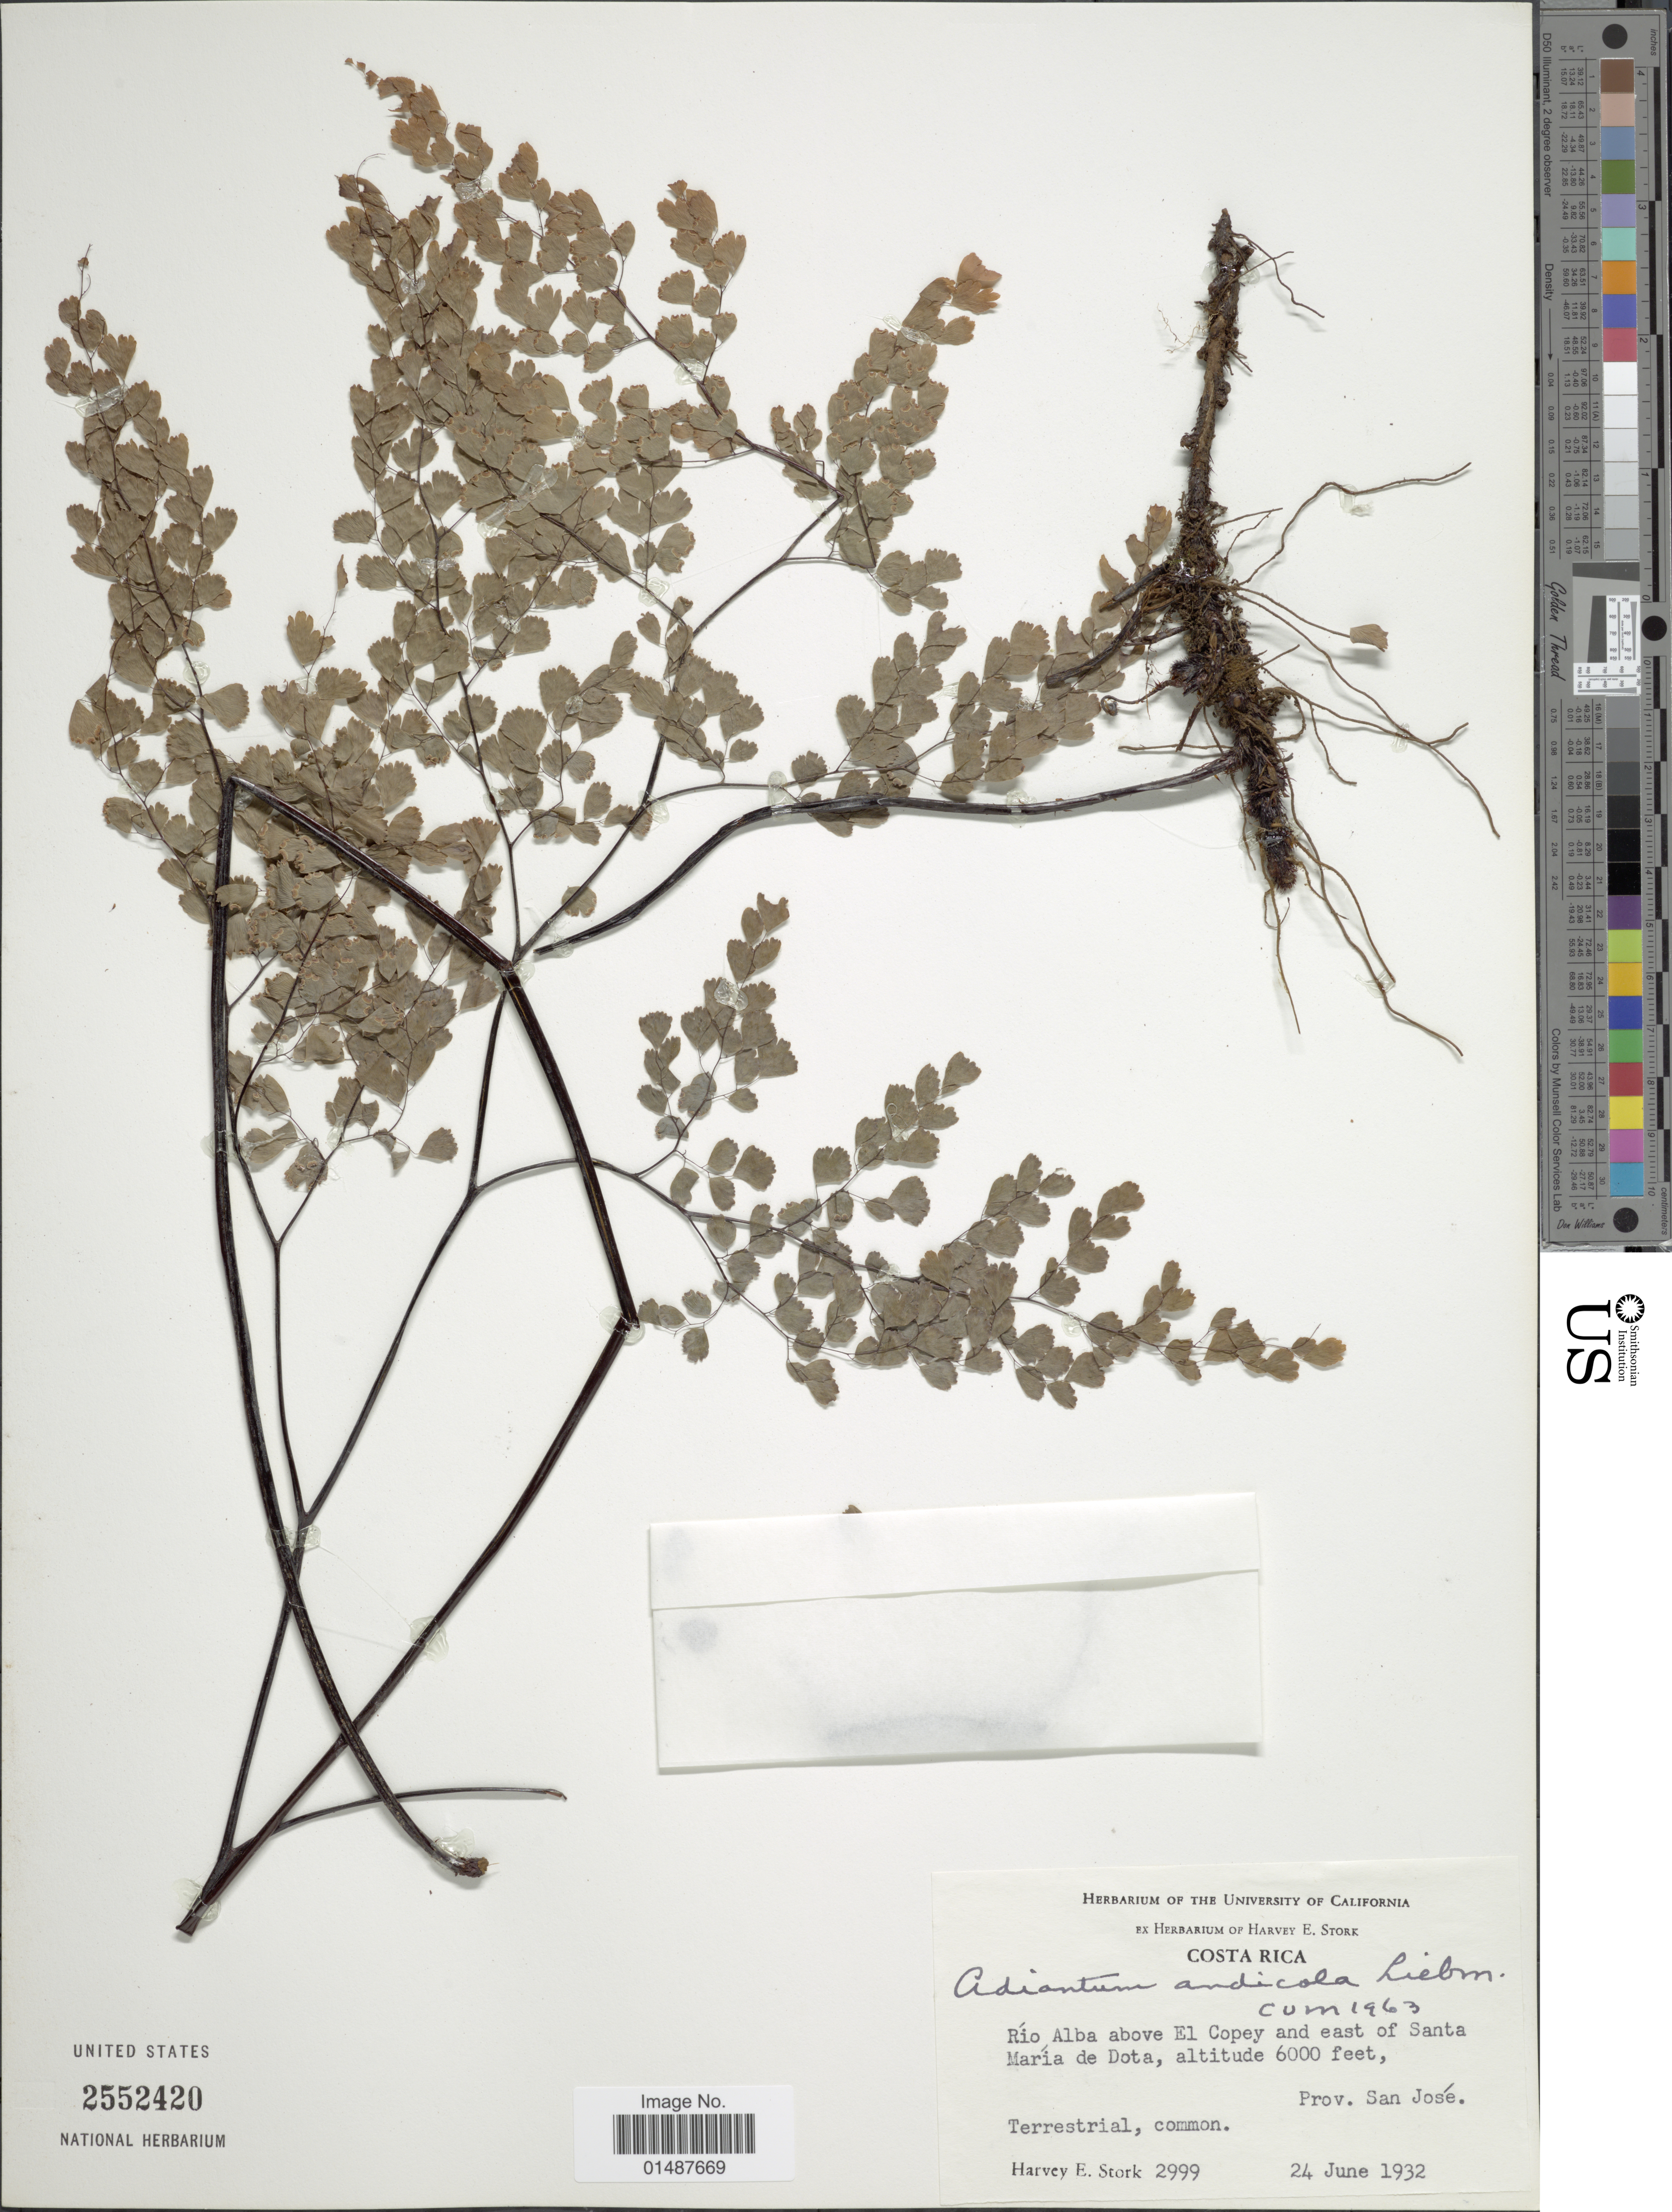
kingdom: Plantae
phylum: Tracheophyta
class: Polypodiopsida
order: Polypodiales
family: Pteridaceae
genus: Adiantum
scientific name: Adiantum andicola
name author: Liebm.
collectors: H. E. Stork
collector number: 2999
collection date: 1932-06-24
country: Costa Rica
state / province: San José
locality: Rio Alba above el Copey and east of Santa Maria de Dota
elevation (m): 1829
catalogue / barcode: US 2552420